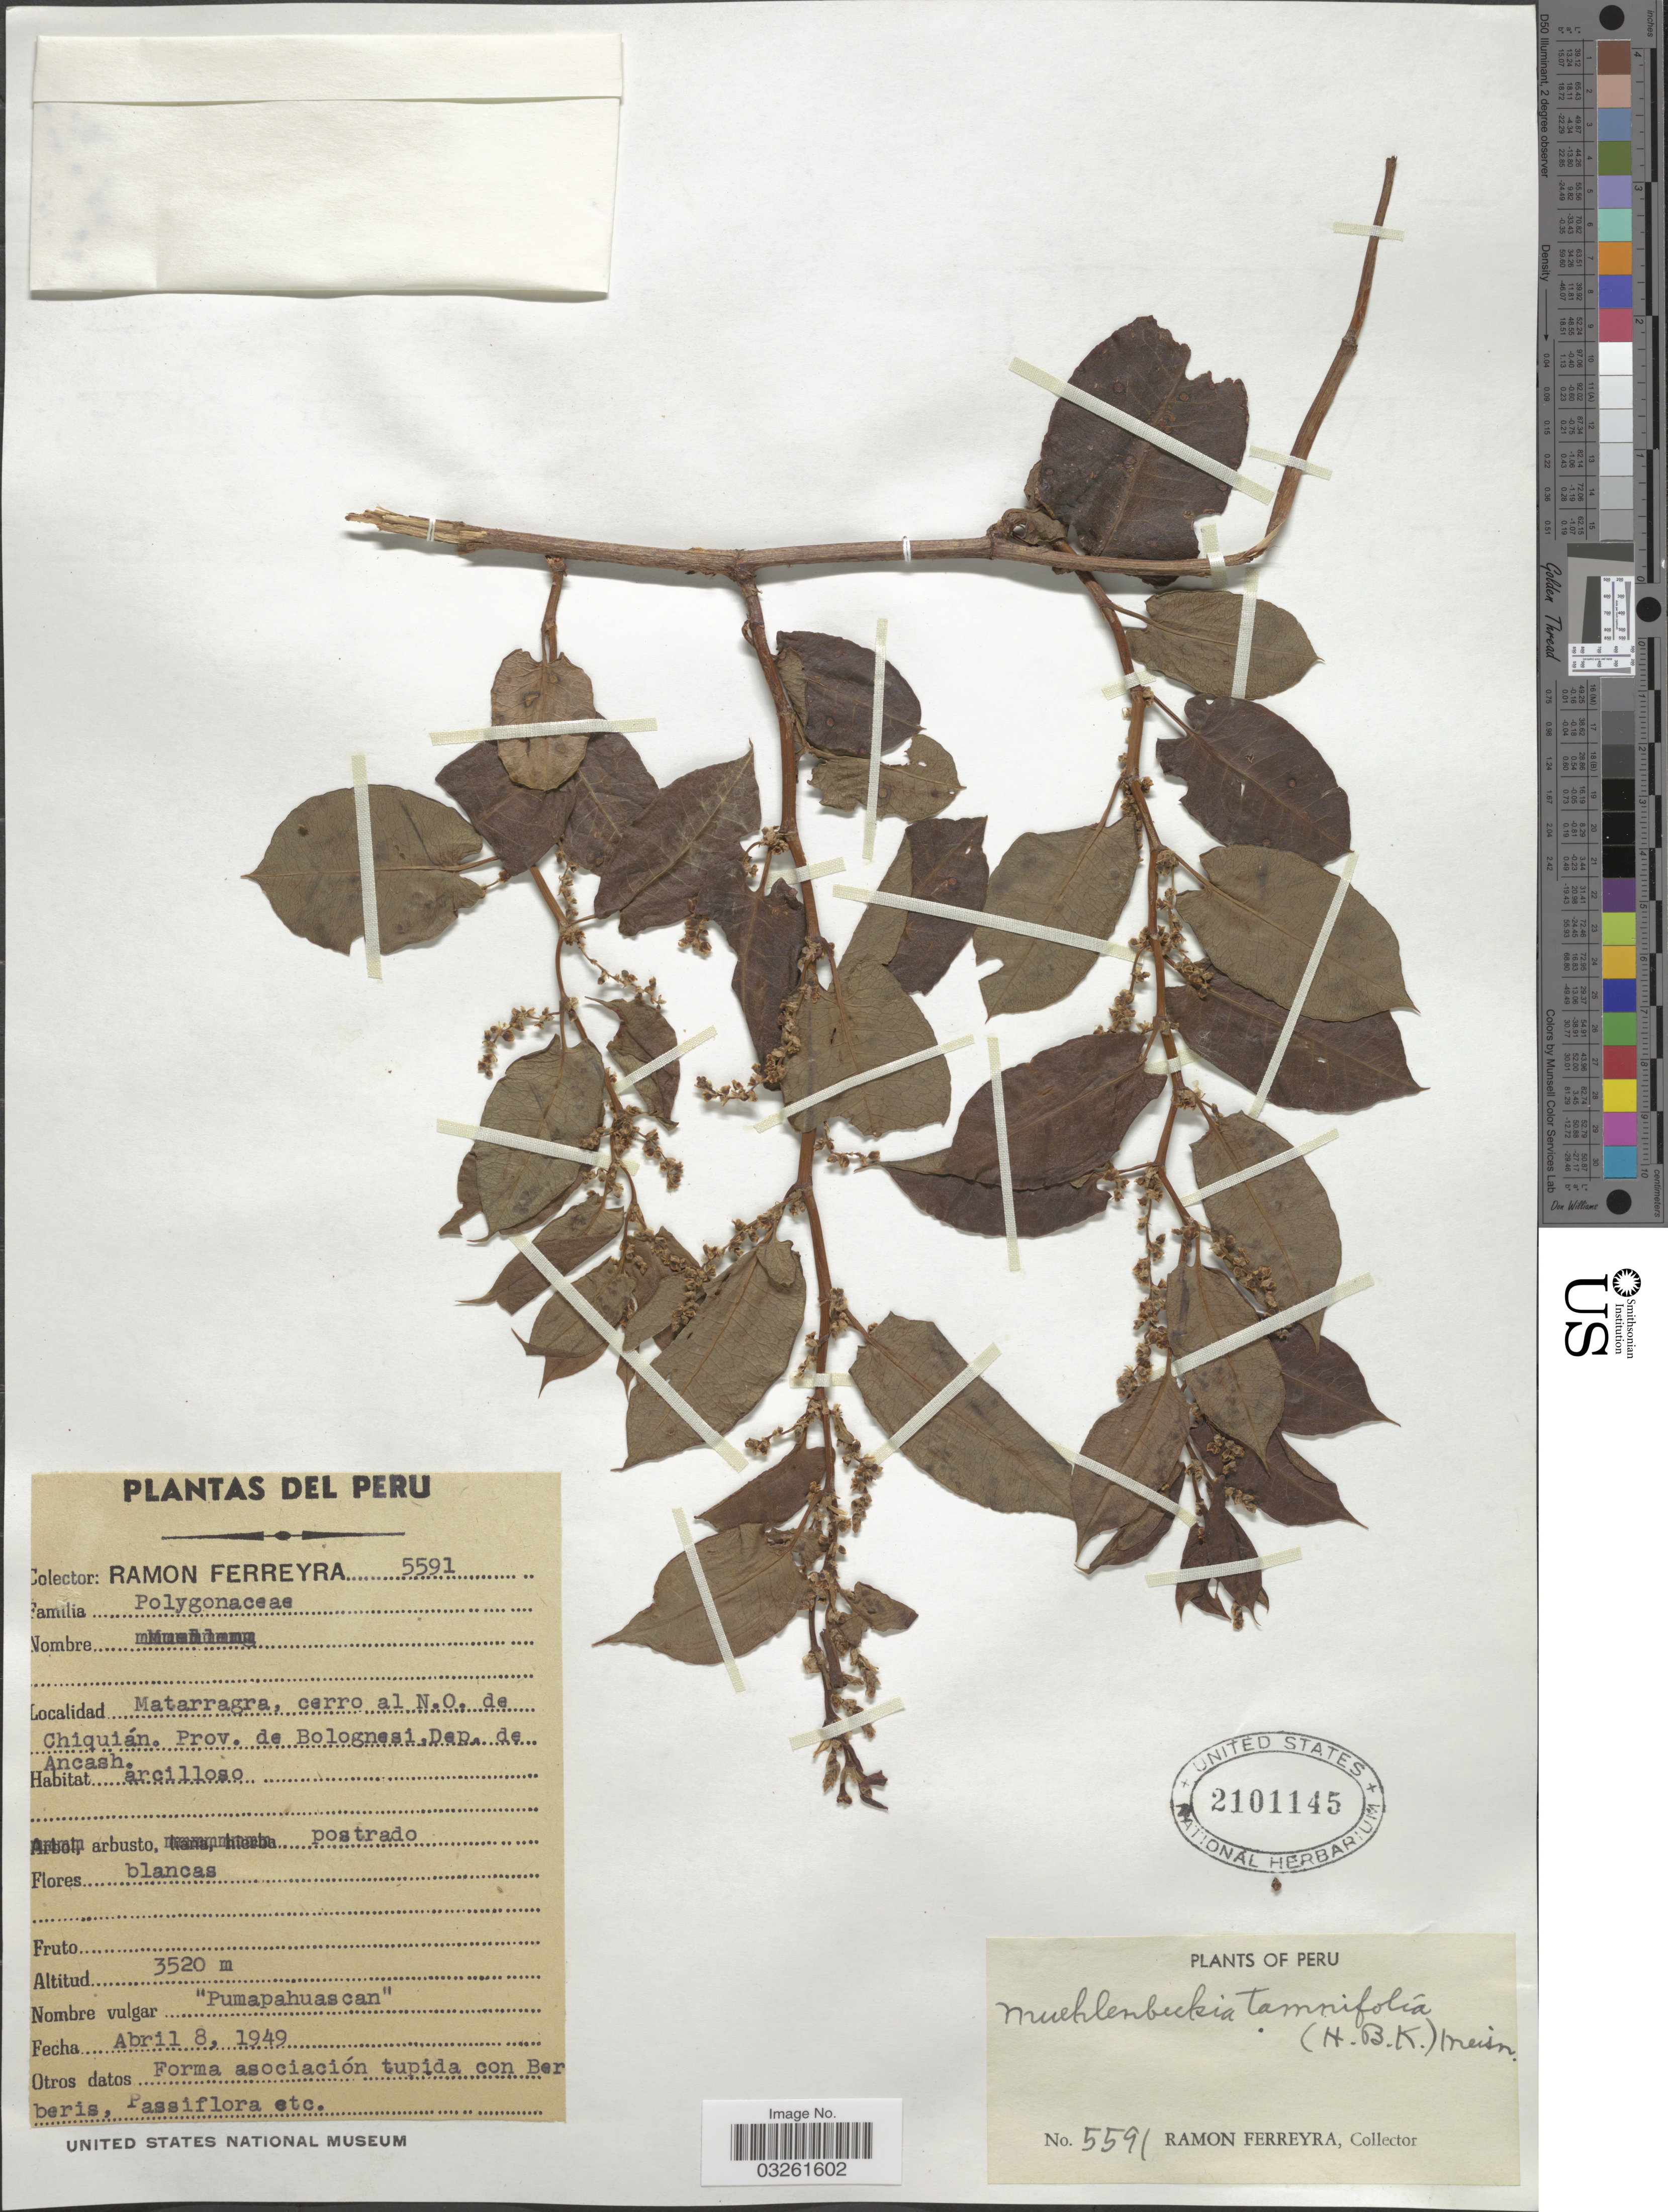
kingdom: Plantae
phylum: Tracheophyta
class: Magnoliopsida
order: Caryophyllales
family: Polygonaceae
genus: Muehlenbeckia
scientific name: Muehlenbeckia tamnifolia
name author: (Kunth) Meisn.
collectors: R. A. Ferreyra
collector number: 5591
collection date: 1949-04-08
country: Peru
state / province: Ancash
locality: Matarragra, cerro al N.O. de Chiquián. Prov. de Bolognesi. Dep. de Ancash.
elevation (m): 3520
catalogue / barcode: US 2101145